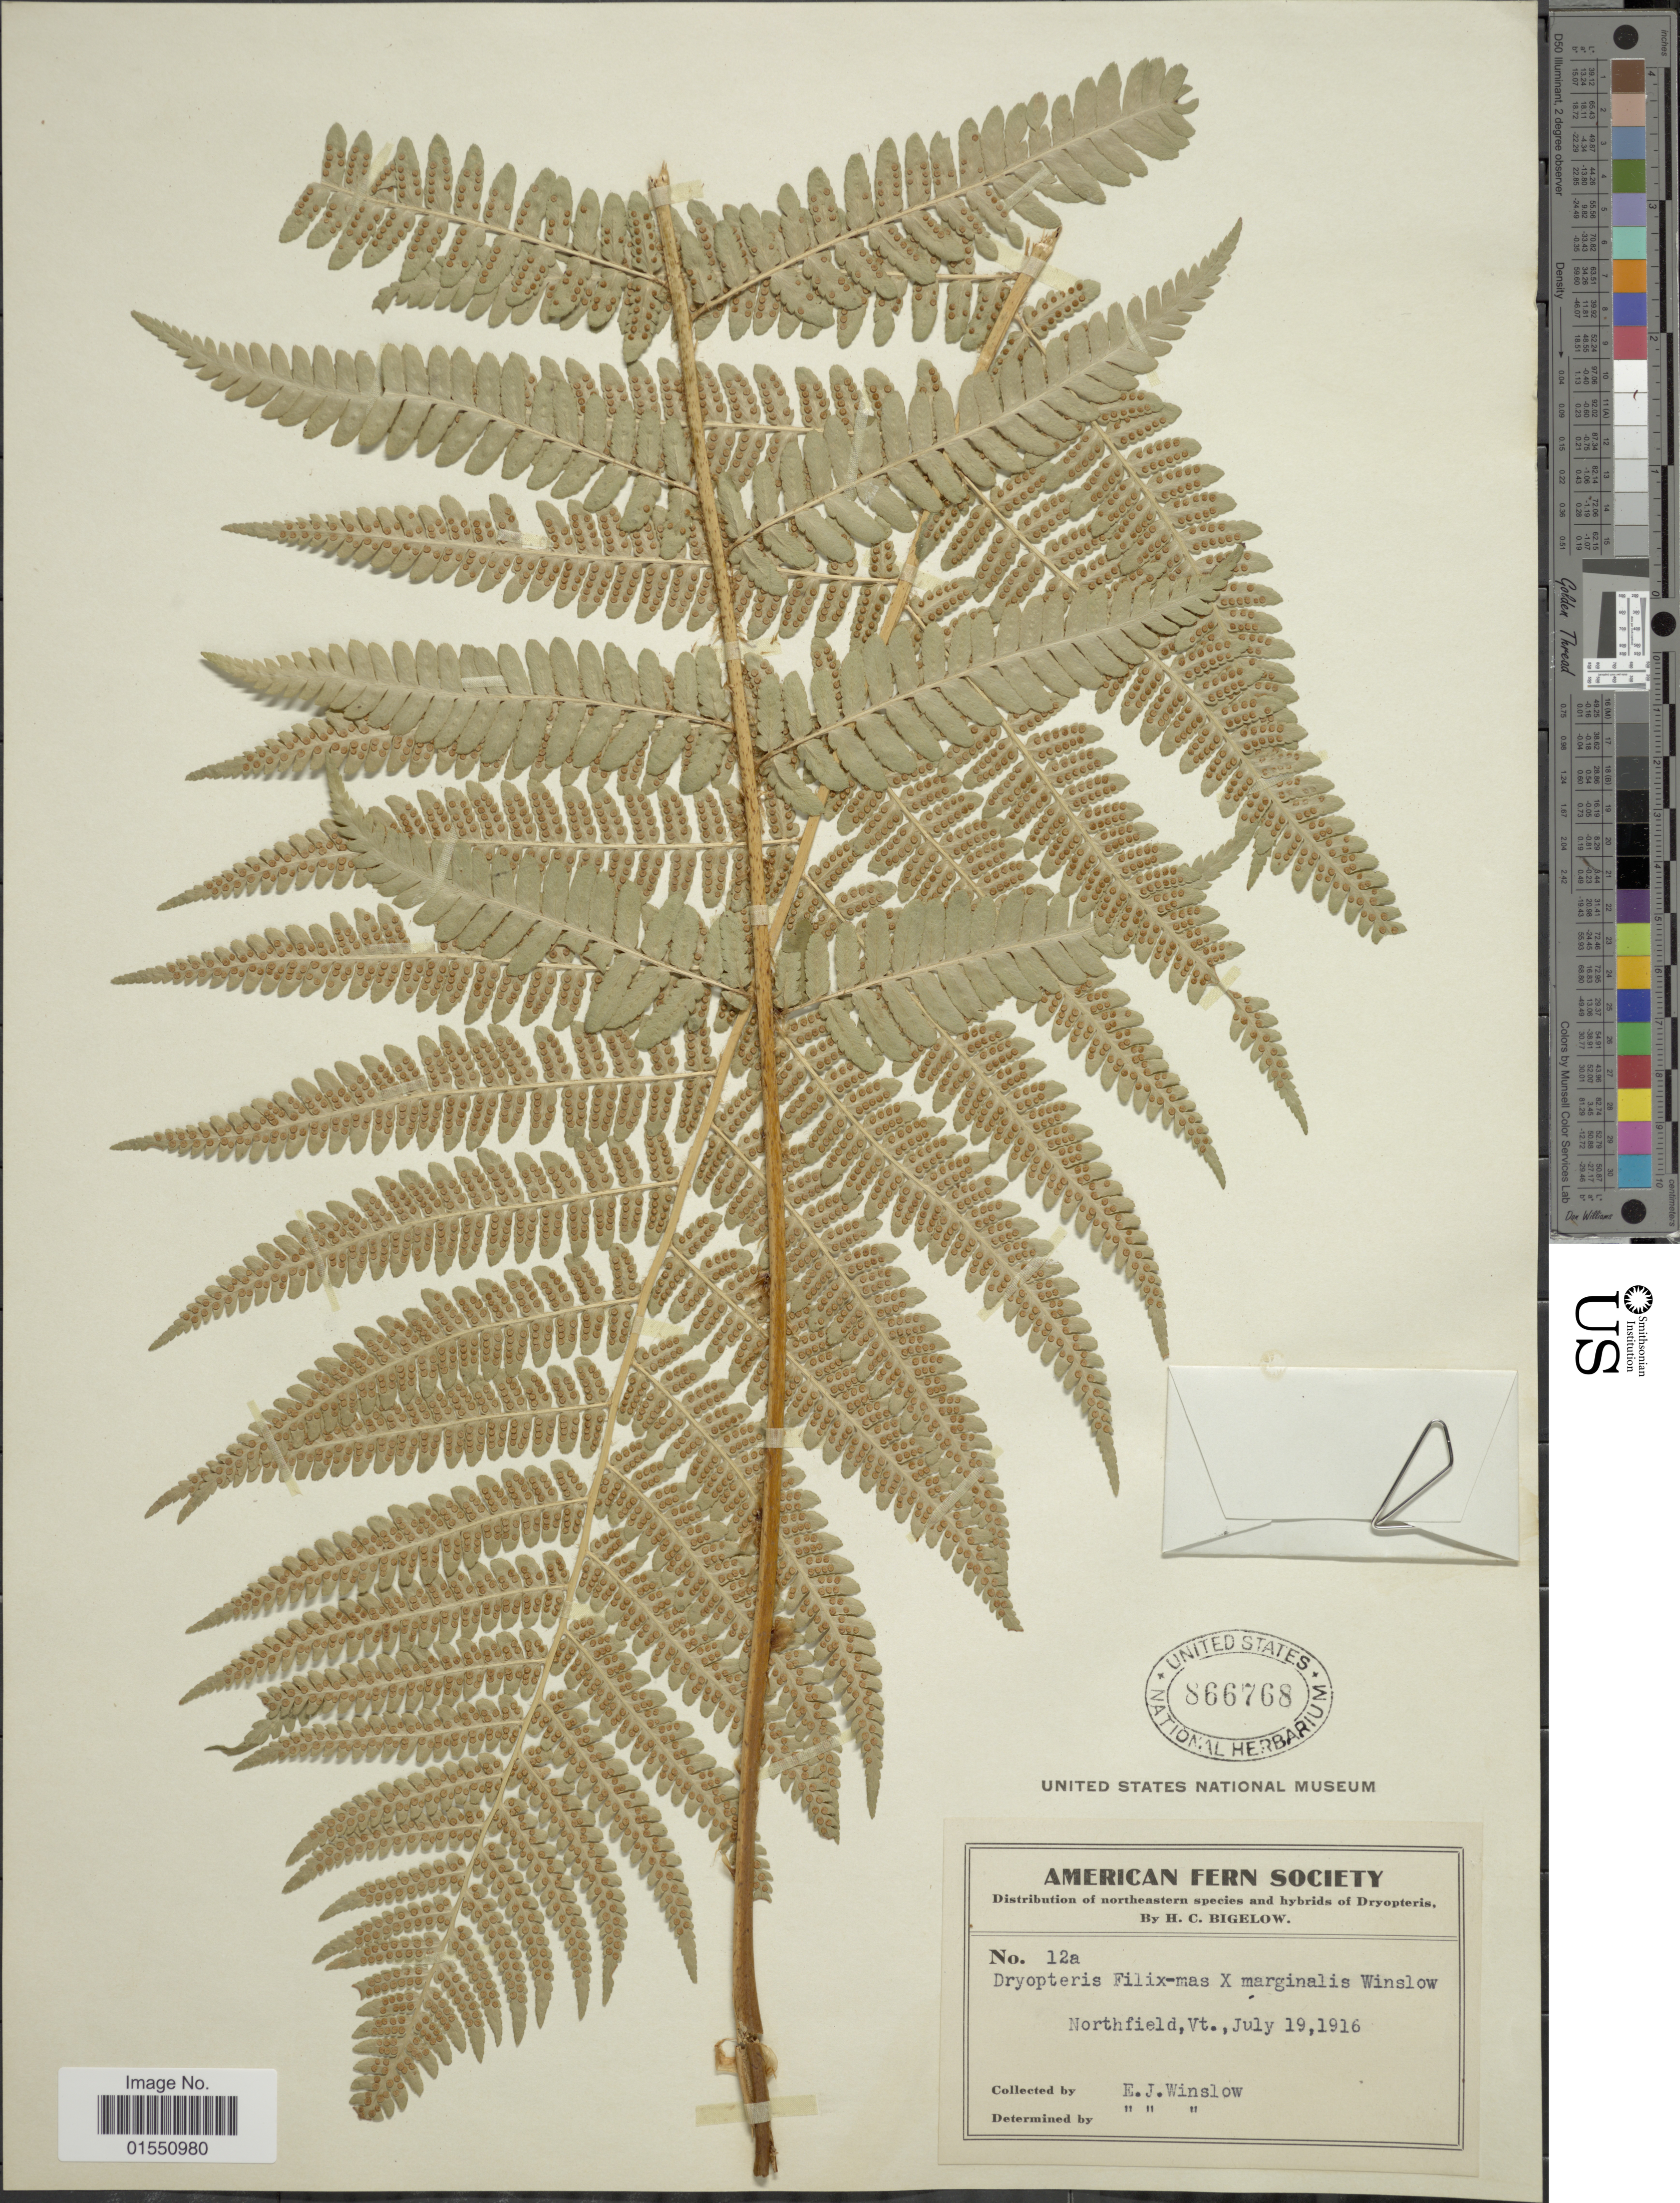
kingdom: Plantae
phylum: Tracheophyta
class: Polypodiopsida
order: Polypodiales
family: Dryopteridaceae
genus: Dryopteris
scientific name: Dryopteris filix-mas x D. marginalis (L.) A. Gray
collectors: E. Winslow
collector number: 12a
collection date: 1916-07-19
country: United States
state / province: Vermont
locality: Northfield, Vt.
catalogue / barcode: US 866768